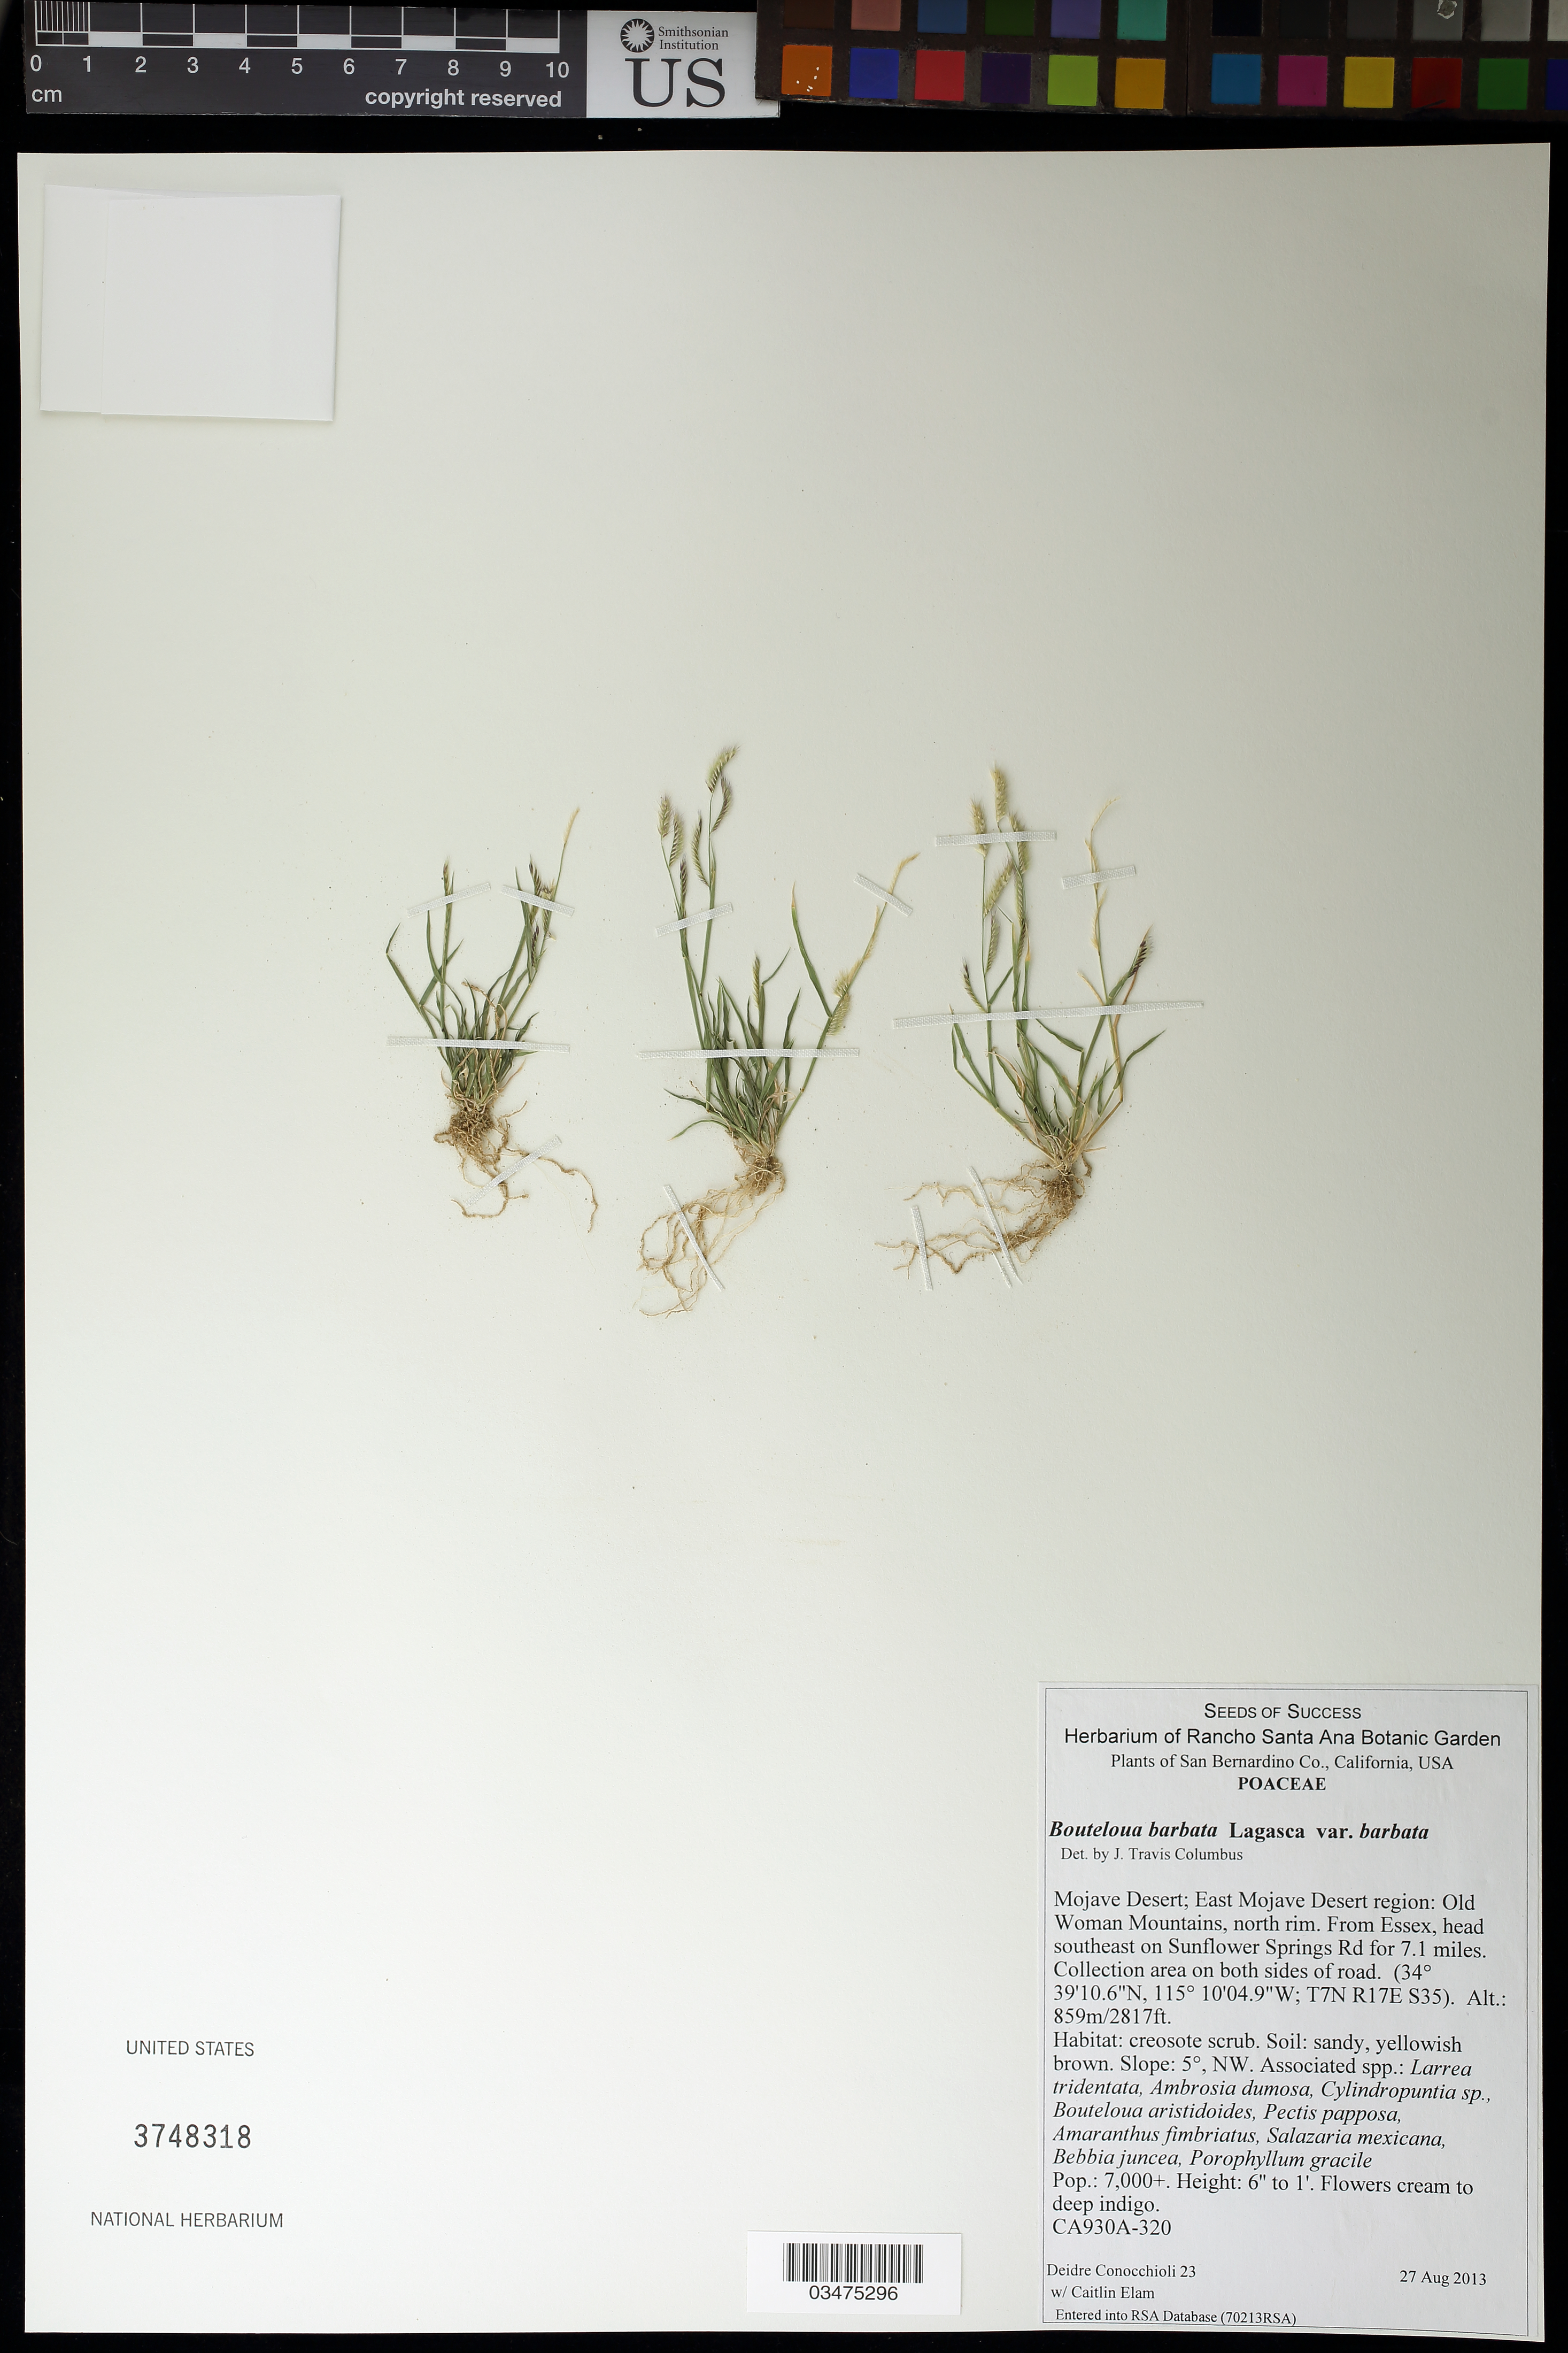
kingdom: Plantae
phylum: Tracheophyta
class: Liliopsida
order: Poales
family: Poaceae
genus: Bouteloua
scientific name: Bouteloua barbata var. barbata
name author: Lagger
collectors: D. Conocchioli & C. Elam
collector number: CA930A-320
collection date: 2013-08-27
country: United States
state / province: California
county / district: San Bernardino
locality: E Mojave Desert. Old Woman Mts, north rim. 7.1 mi. on Sunflower Springs Rd.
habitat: Creosote scrub. Soil: sandy, yellowish brown.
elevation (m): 859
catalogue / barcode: US 3748318